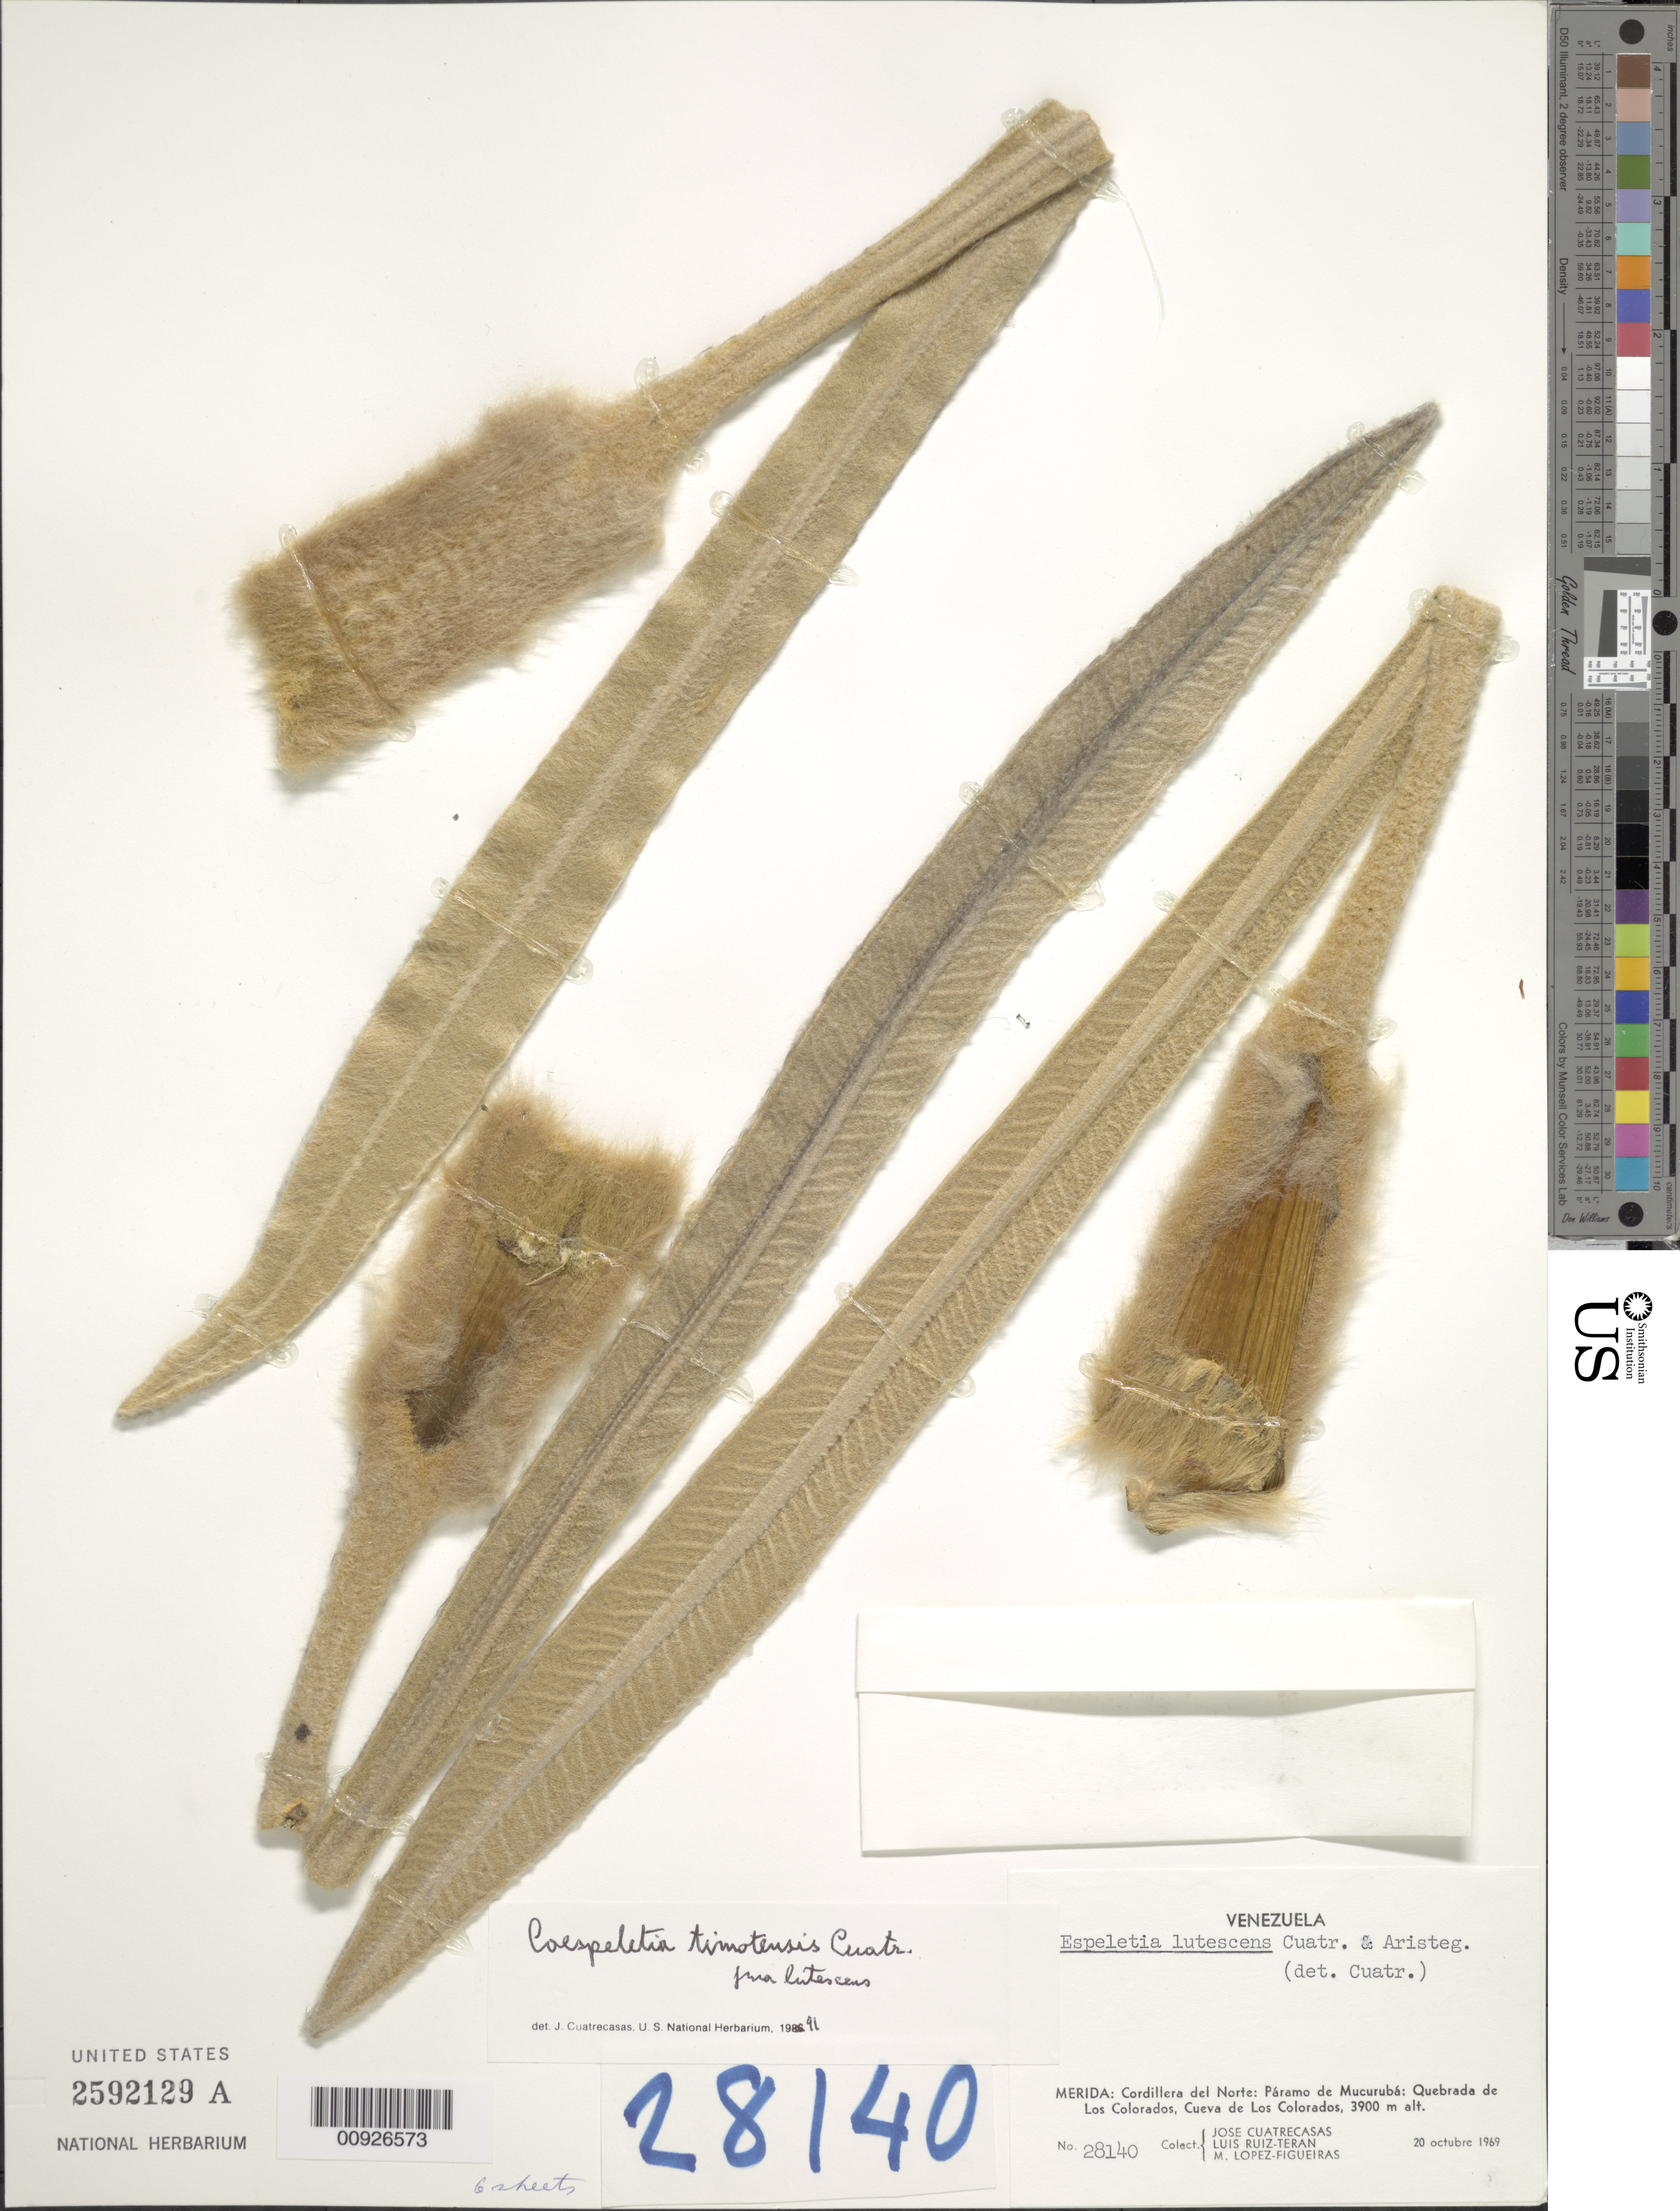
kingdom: Plantae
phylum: Tracheophyta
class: Magnoliopsida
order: Asterales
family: Asteraceae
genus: Coespeletia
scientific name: Coespeletia timotensis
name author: (Cuatrec.) Cuatrec.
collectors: J. Cuatrecasas, L. E. Ruíz-Terán & M. López Figueiras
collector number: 28140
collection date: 1969-10-20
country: Venezuela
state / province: Mérida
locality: P. de Mucurubá. Quebrada de Los Colorados, Cueva de los Colorados, Cordillera del Norte.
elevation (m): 3900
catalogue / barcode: US 2592129